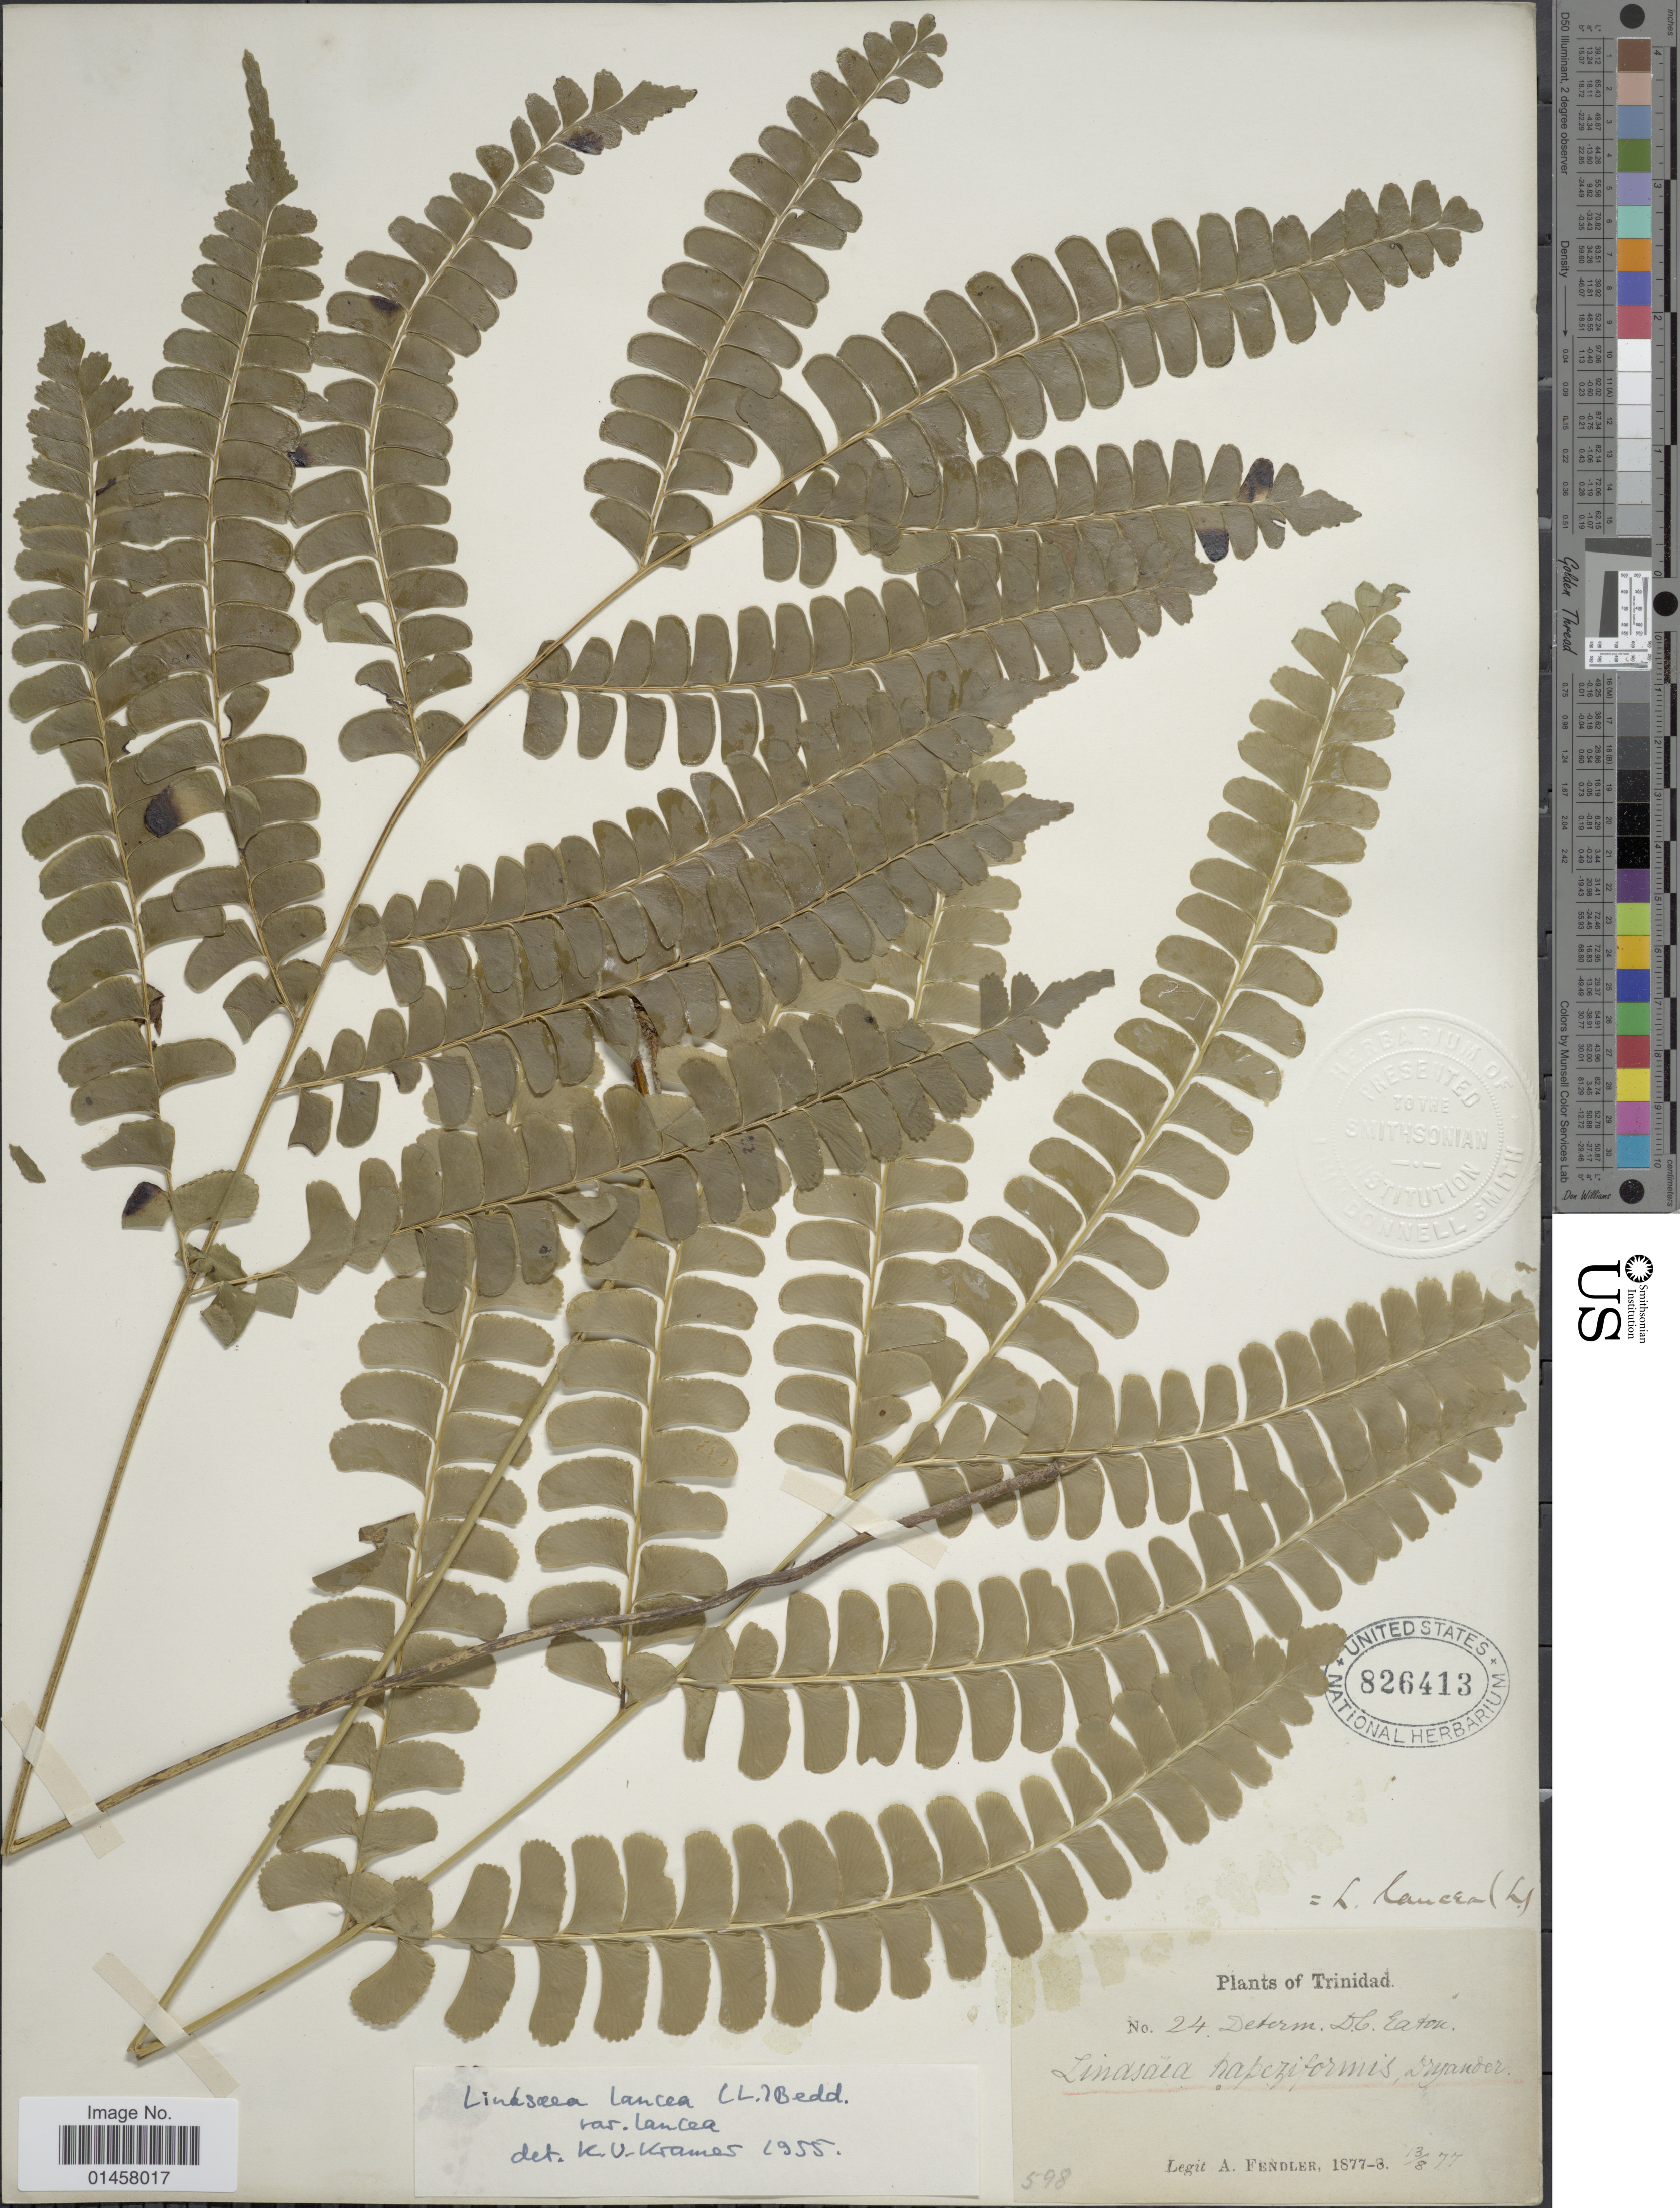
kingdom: Plantae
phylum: Tracheophyta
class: Polypodiopsida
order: Polypodiales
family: Lindsaeaceae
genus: Lindsaea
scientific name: Lindsaea lancea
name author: (L.) Bedd.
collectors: A. Fendler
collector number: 24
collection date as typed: Transcribed d/m/y: 13/8/77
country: Trinidad and Tobago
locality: Trinidad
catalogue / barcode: US 826413